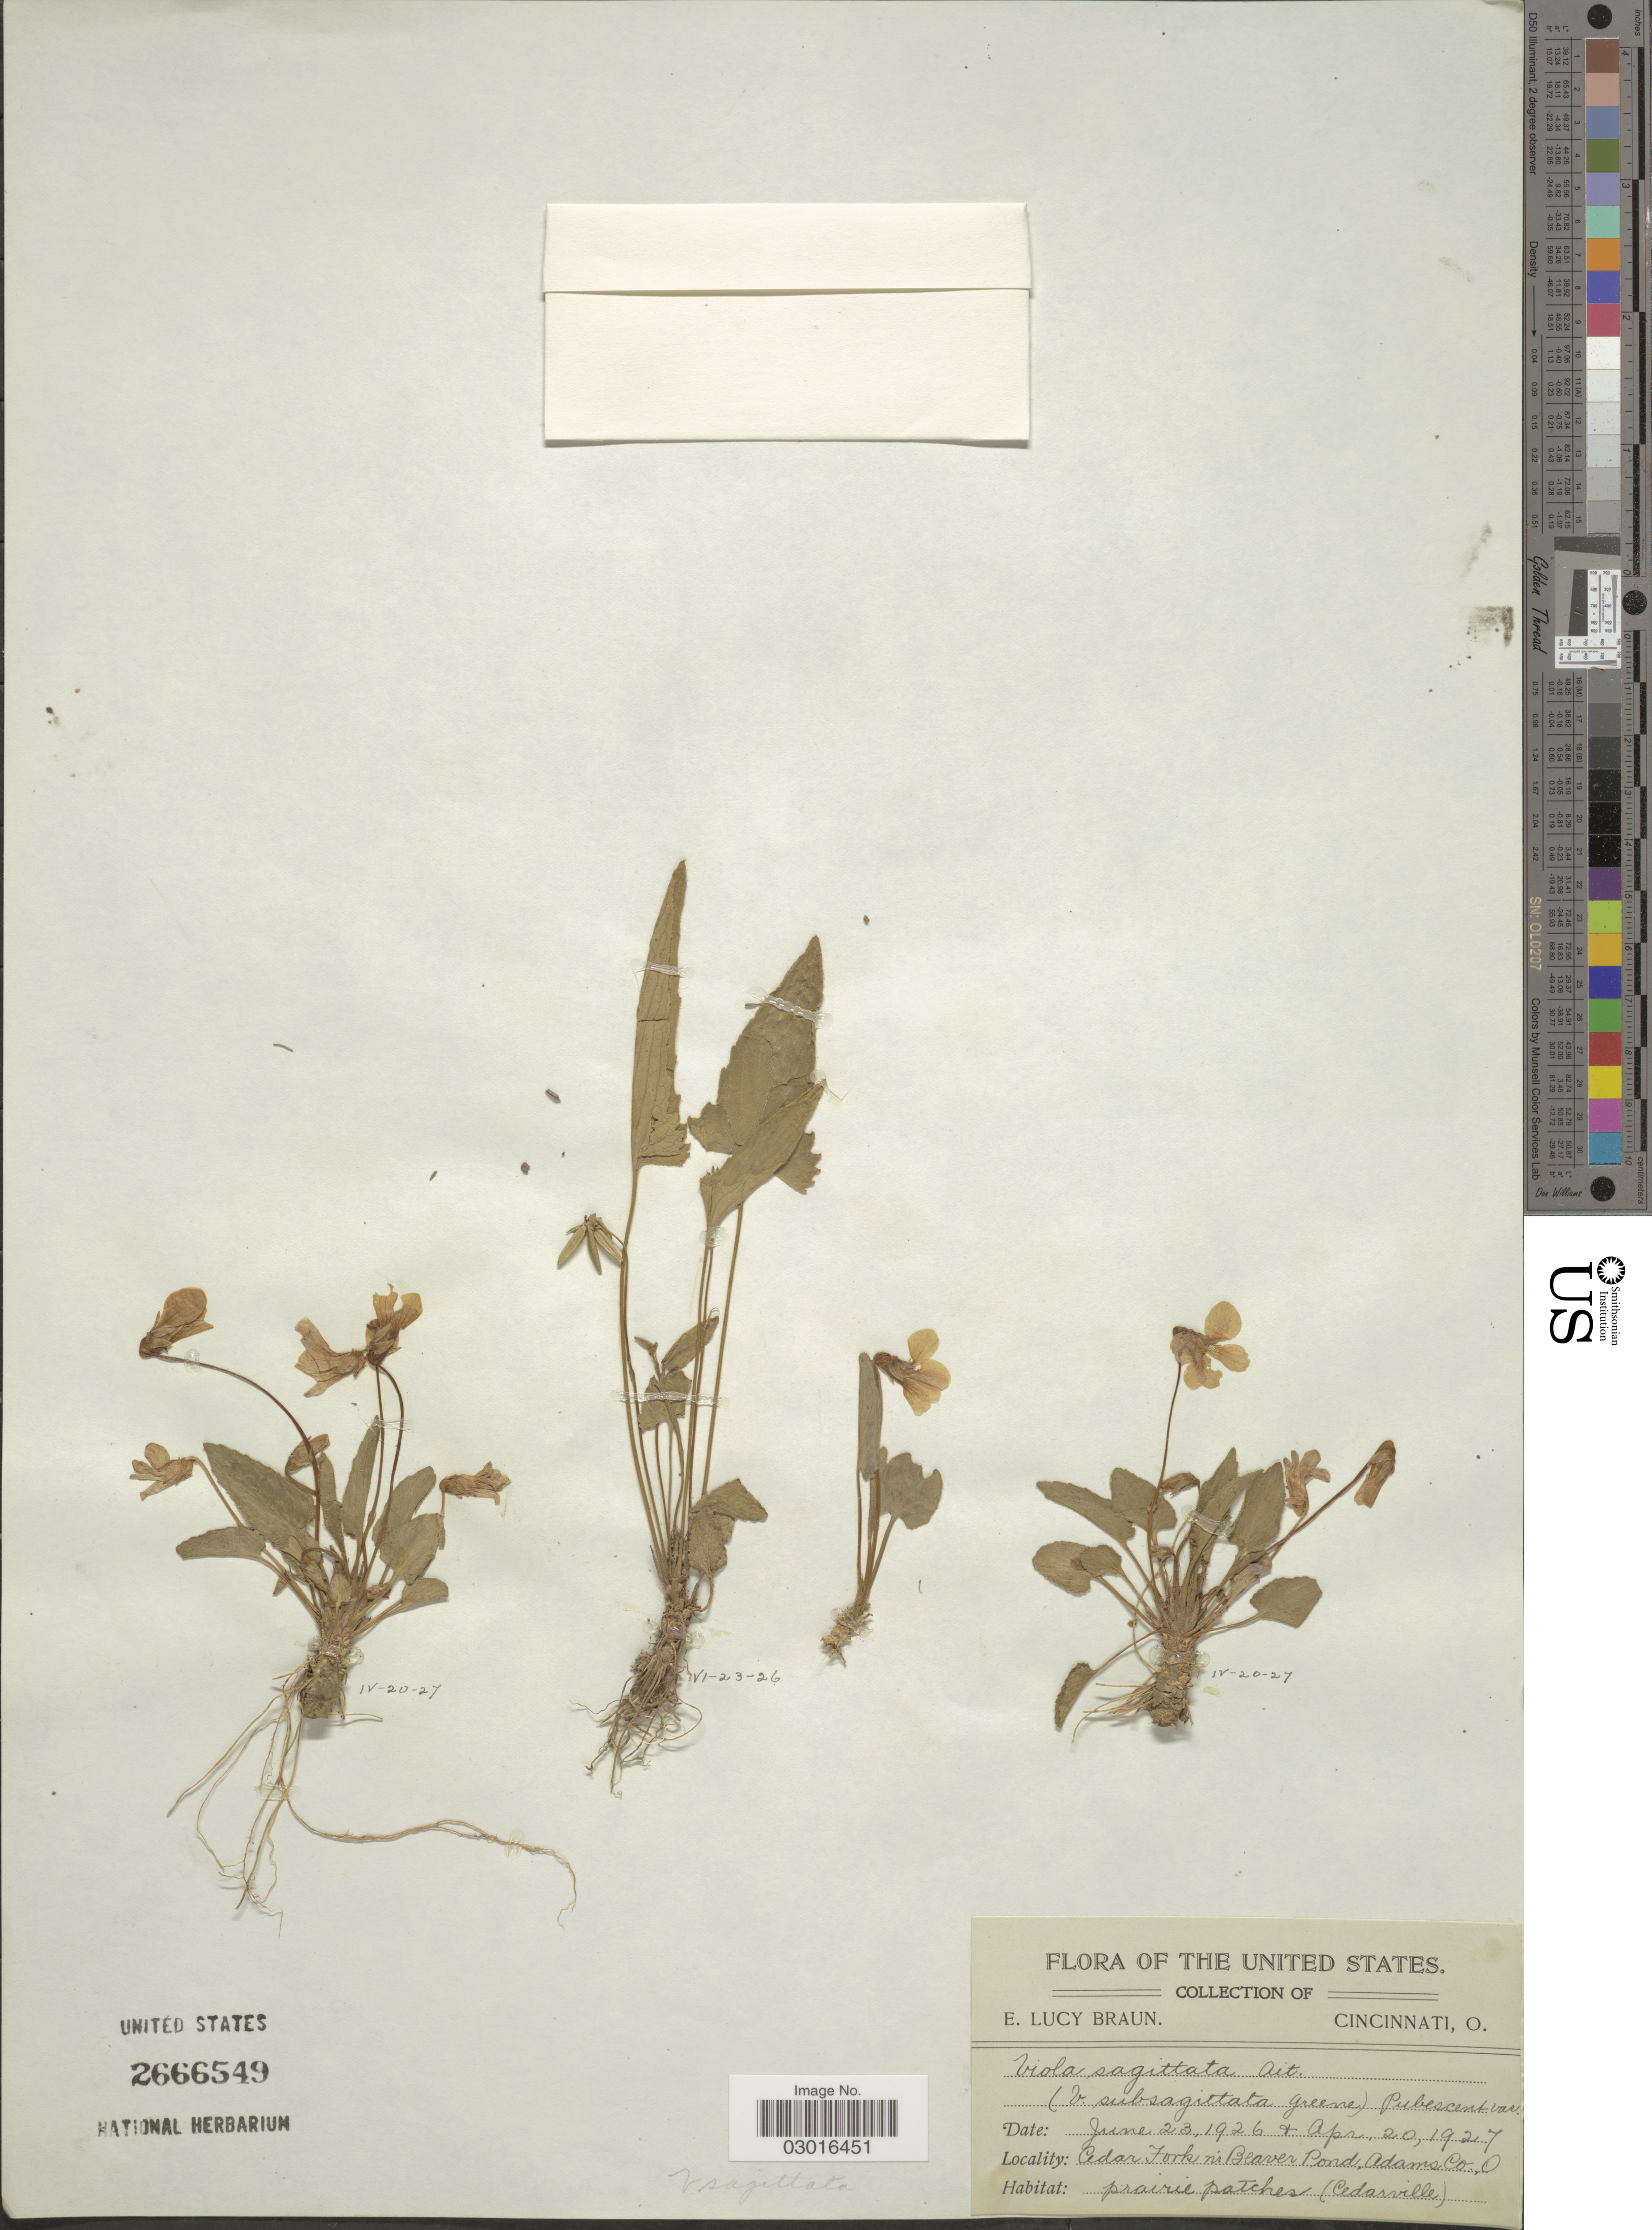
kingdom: Plantae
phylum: Tracheophyta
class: Magnoliopsida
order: Malpighiales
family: Violaceae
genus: Viola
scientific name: Viola sagittata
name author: Aiton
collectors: E. L. Braun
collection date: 1926-06-23/1927-04-20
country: United States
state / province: Ohio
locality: Cedar Fork nr Beaver Pond, Adams Co., O. (Cedarville).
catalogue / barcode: US 2666549